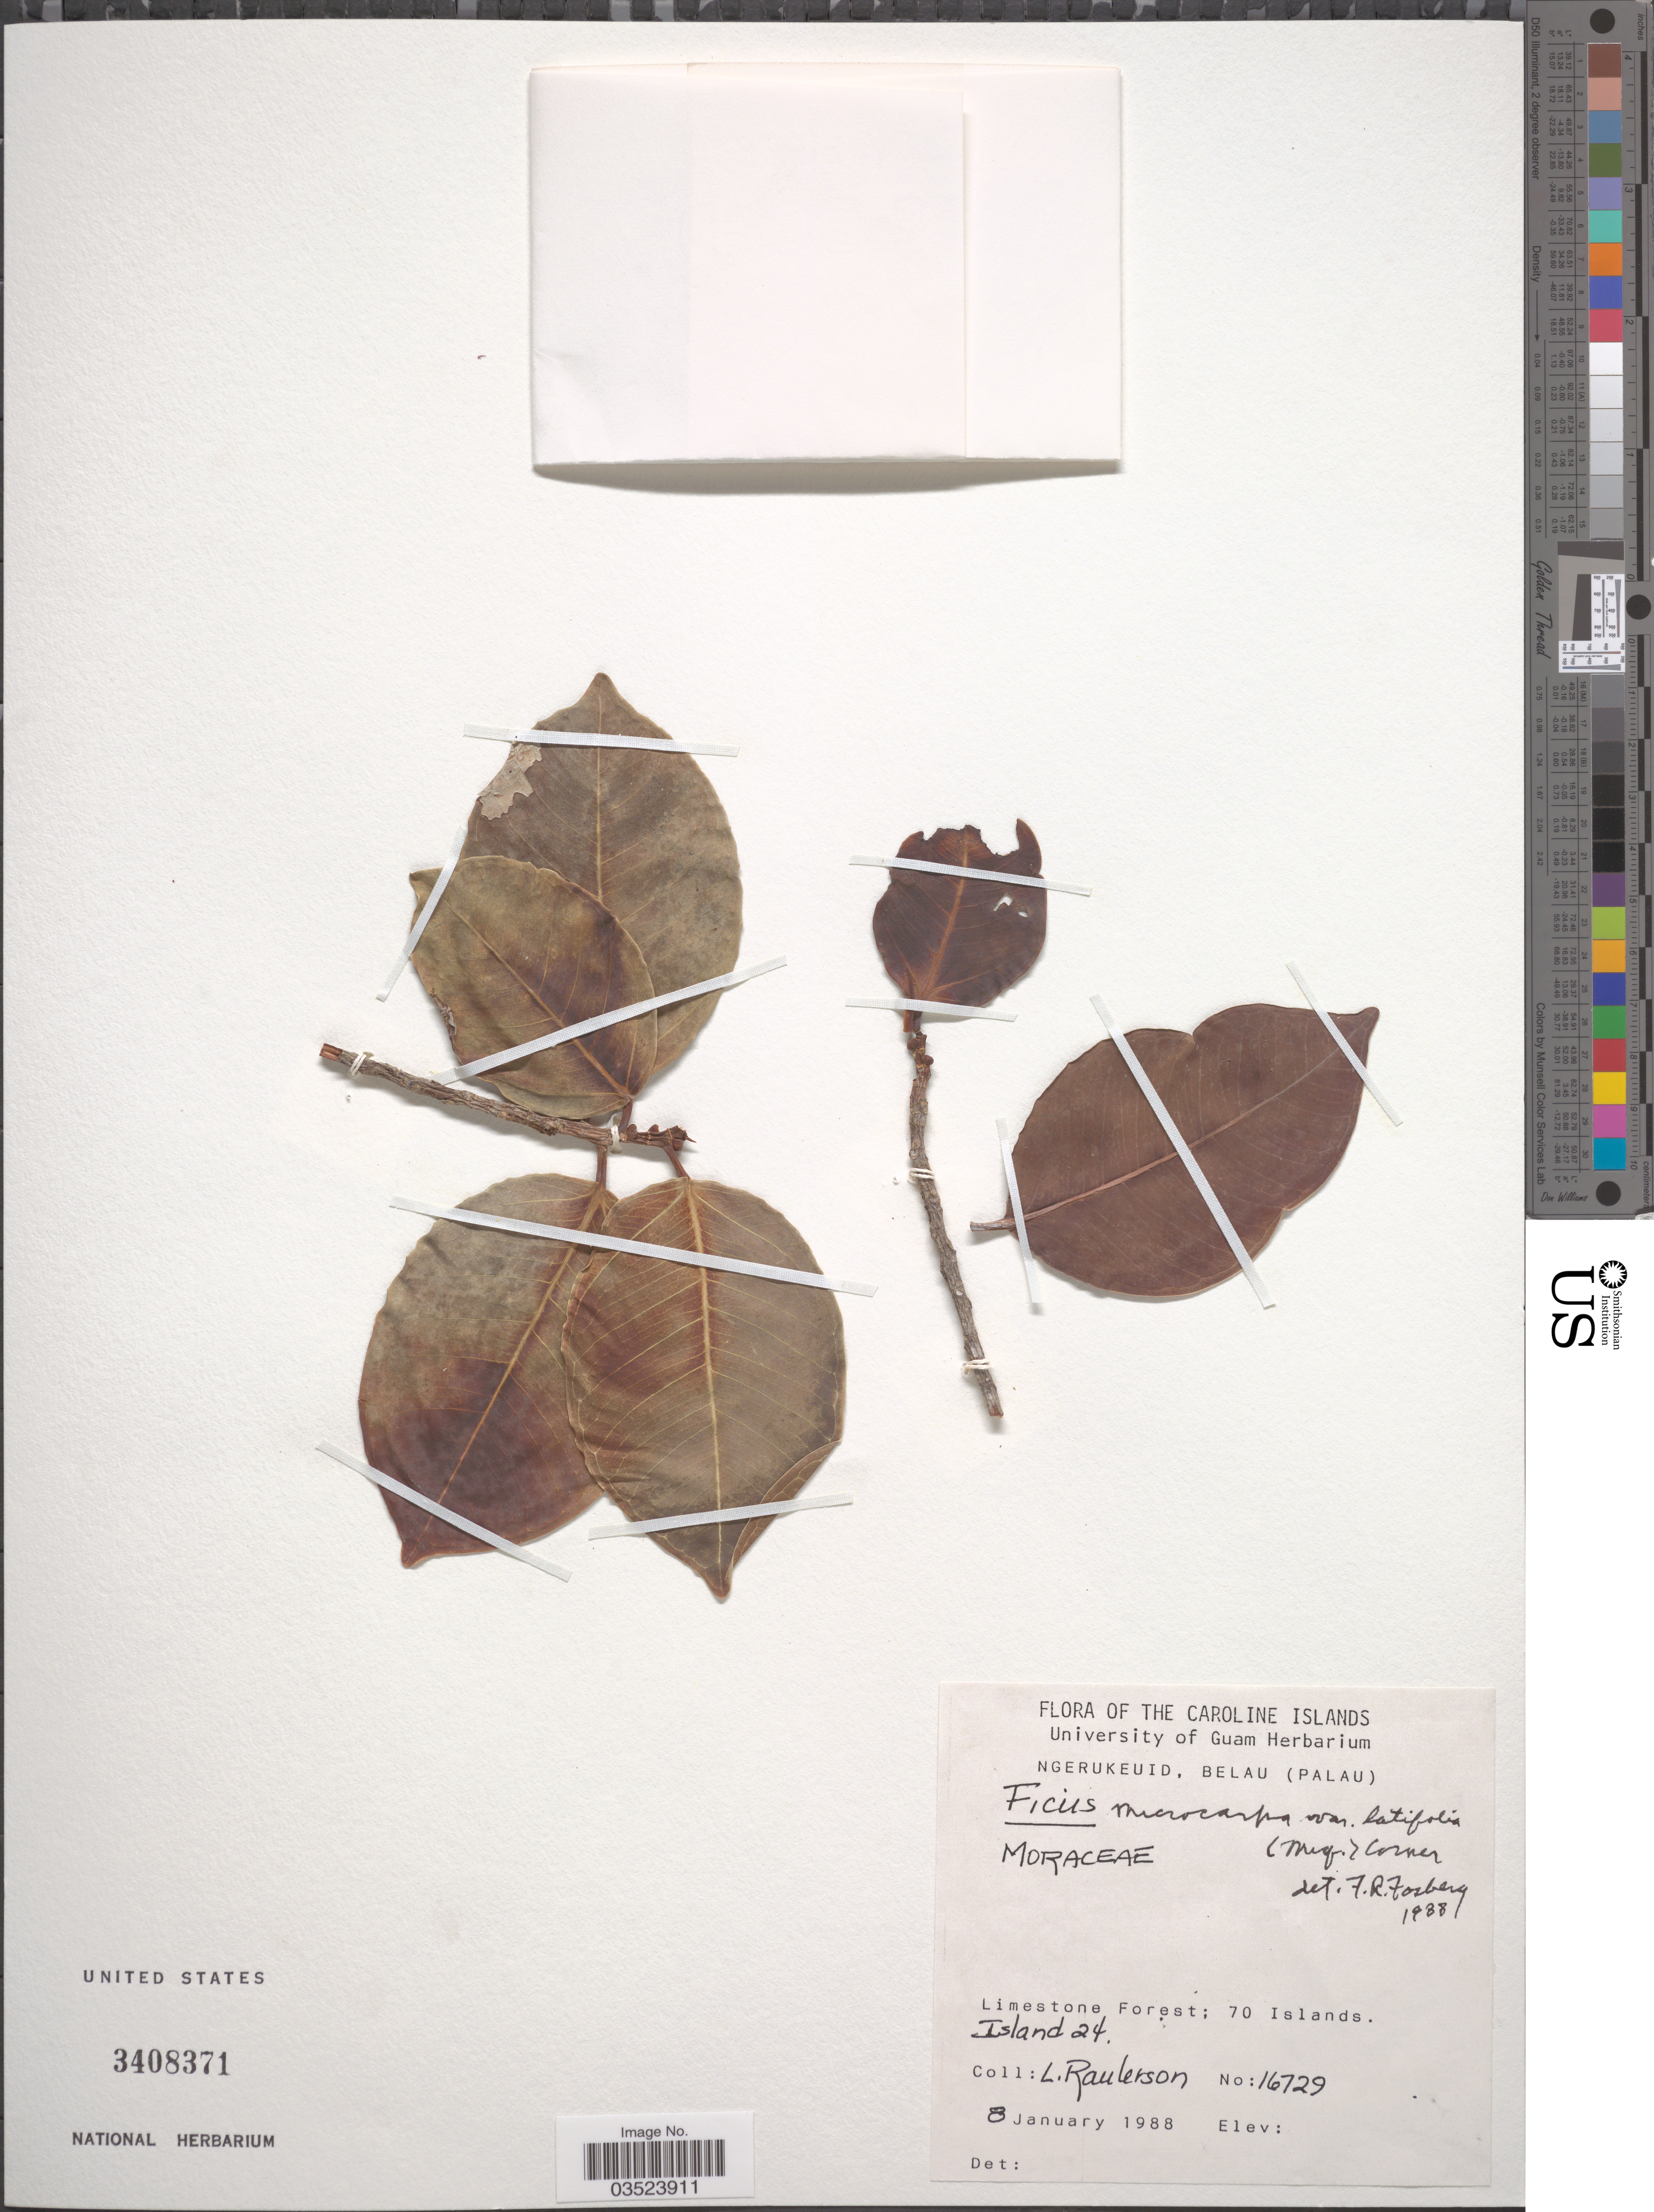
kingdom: Plantae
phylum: Tracheophyta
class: Magnoliopsida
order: Rosales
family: Moraceae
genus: Ficus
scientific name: Ficus microcarpa var. latifolia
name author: (Miq.) Corner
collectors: L. Raulerson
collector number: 16729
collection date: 1988-01-08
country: Palau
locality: The Caroline Islands. Limestone Forest; 70 Islands. Island 24.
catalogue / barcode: US 3408371